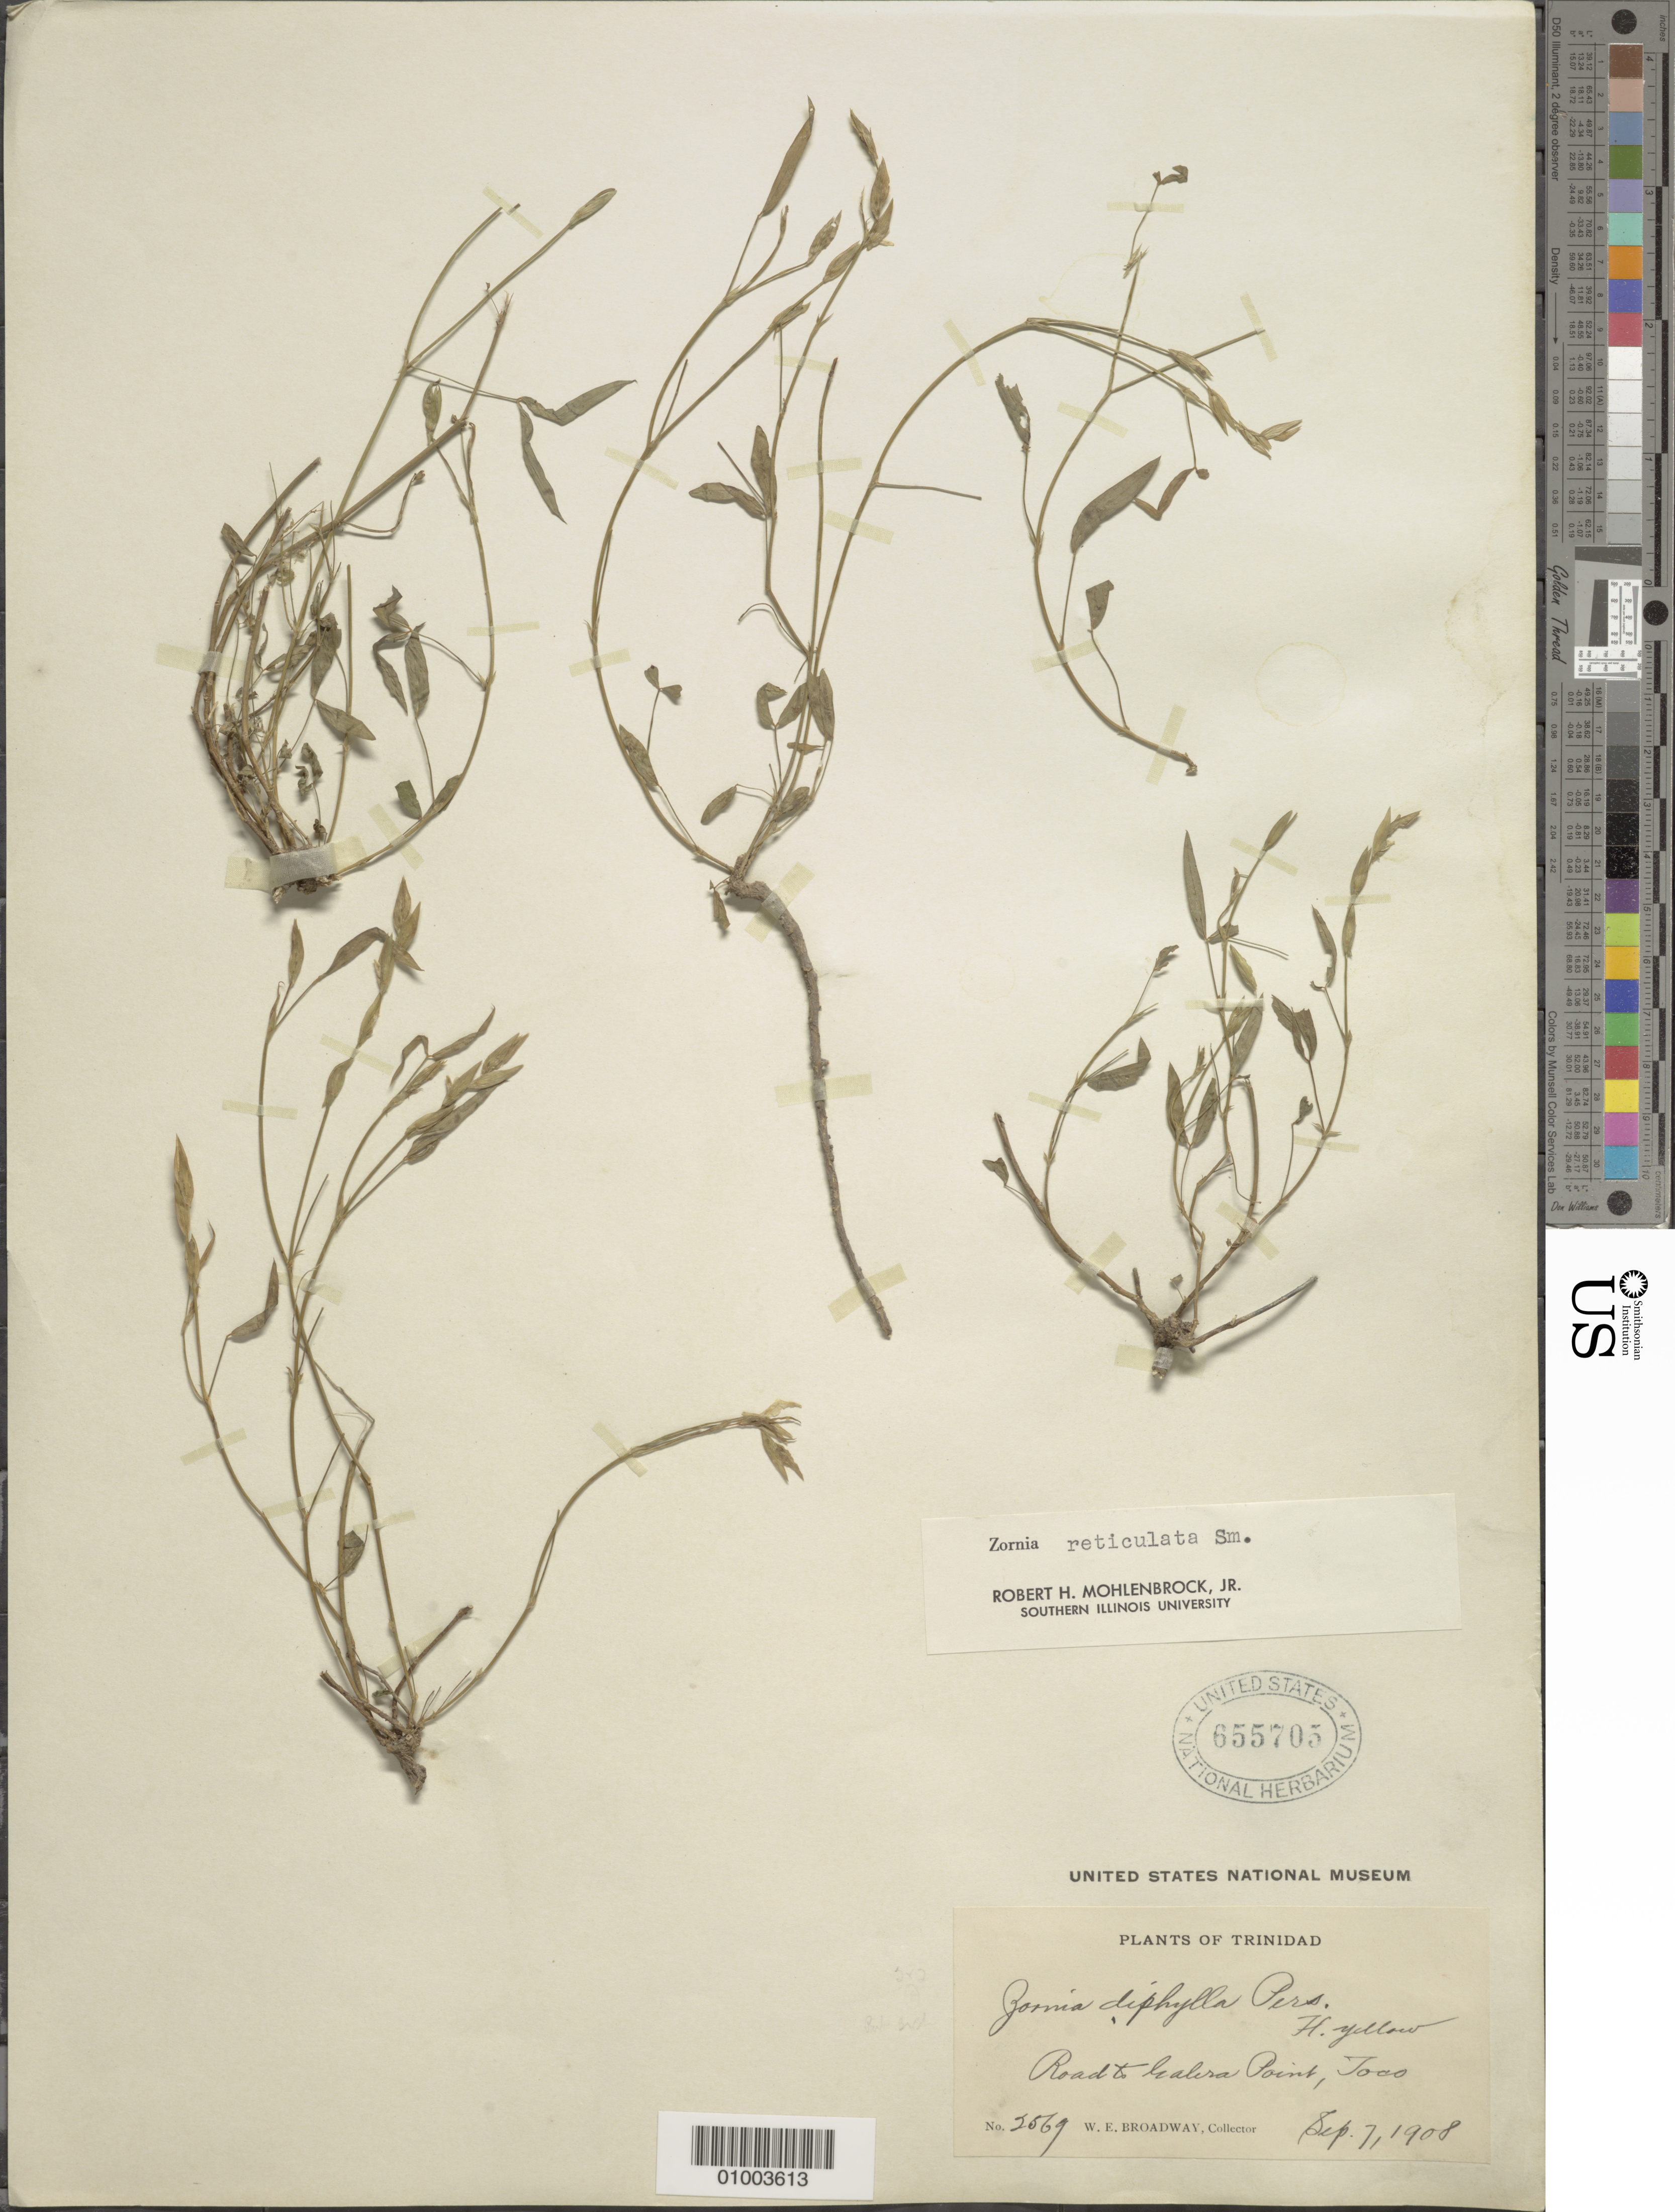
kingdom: Plantae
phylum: Tracheophyta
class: Magnoliopsida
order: Fabales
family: Fabaceae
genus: Zornia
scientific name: Zornia reticulata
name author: Sm.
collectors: W. E. Broadway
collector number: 2069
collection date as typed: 07 Sep 1908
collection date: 1908-09-07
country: Trinidad and Tobago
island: Trinidad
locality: Road to galera Point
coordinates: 0 N, 0 E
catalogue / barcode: US 655705